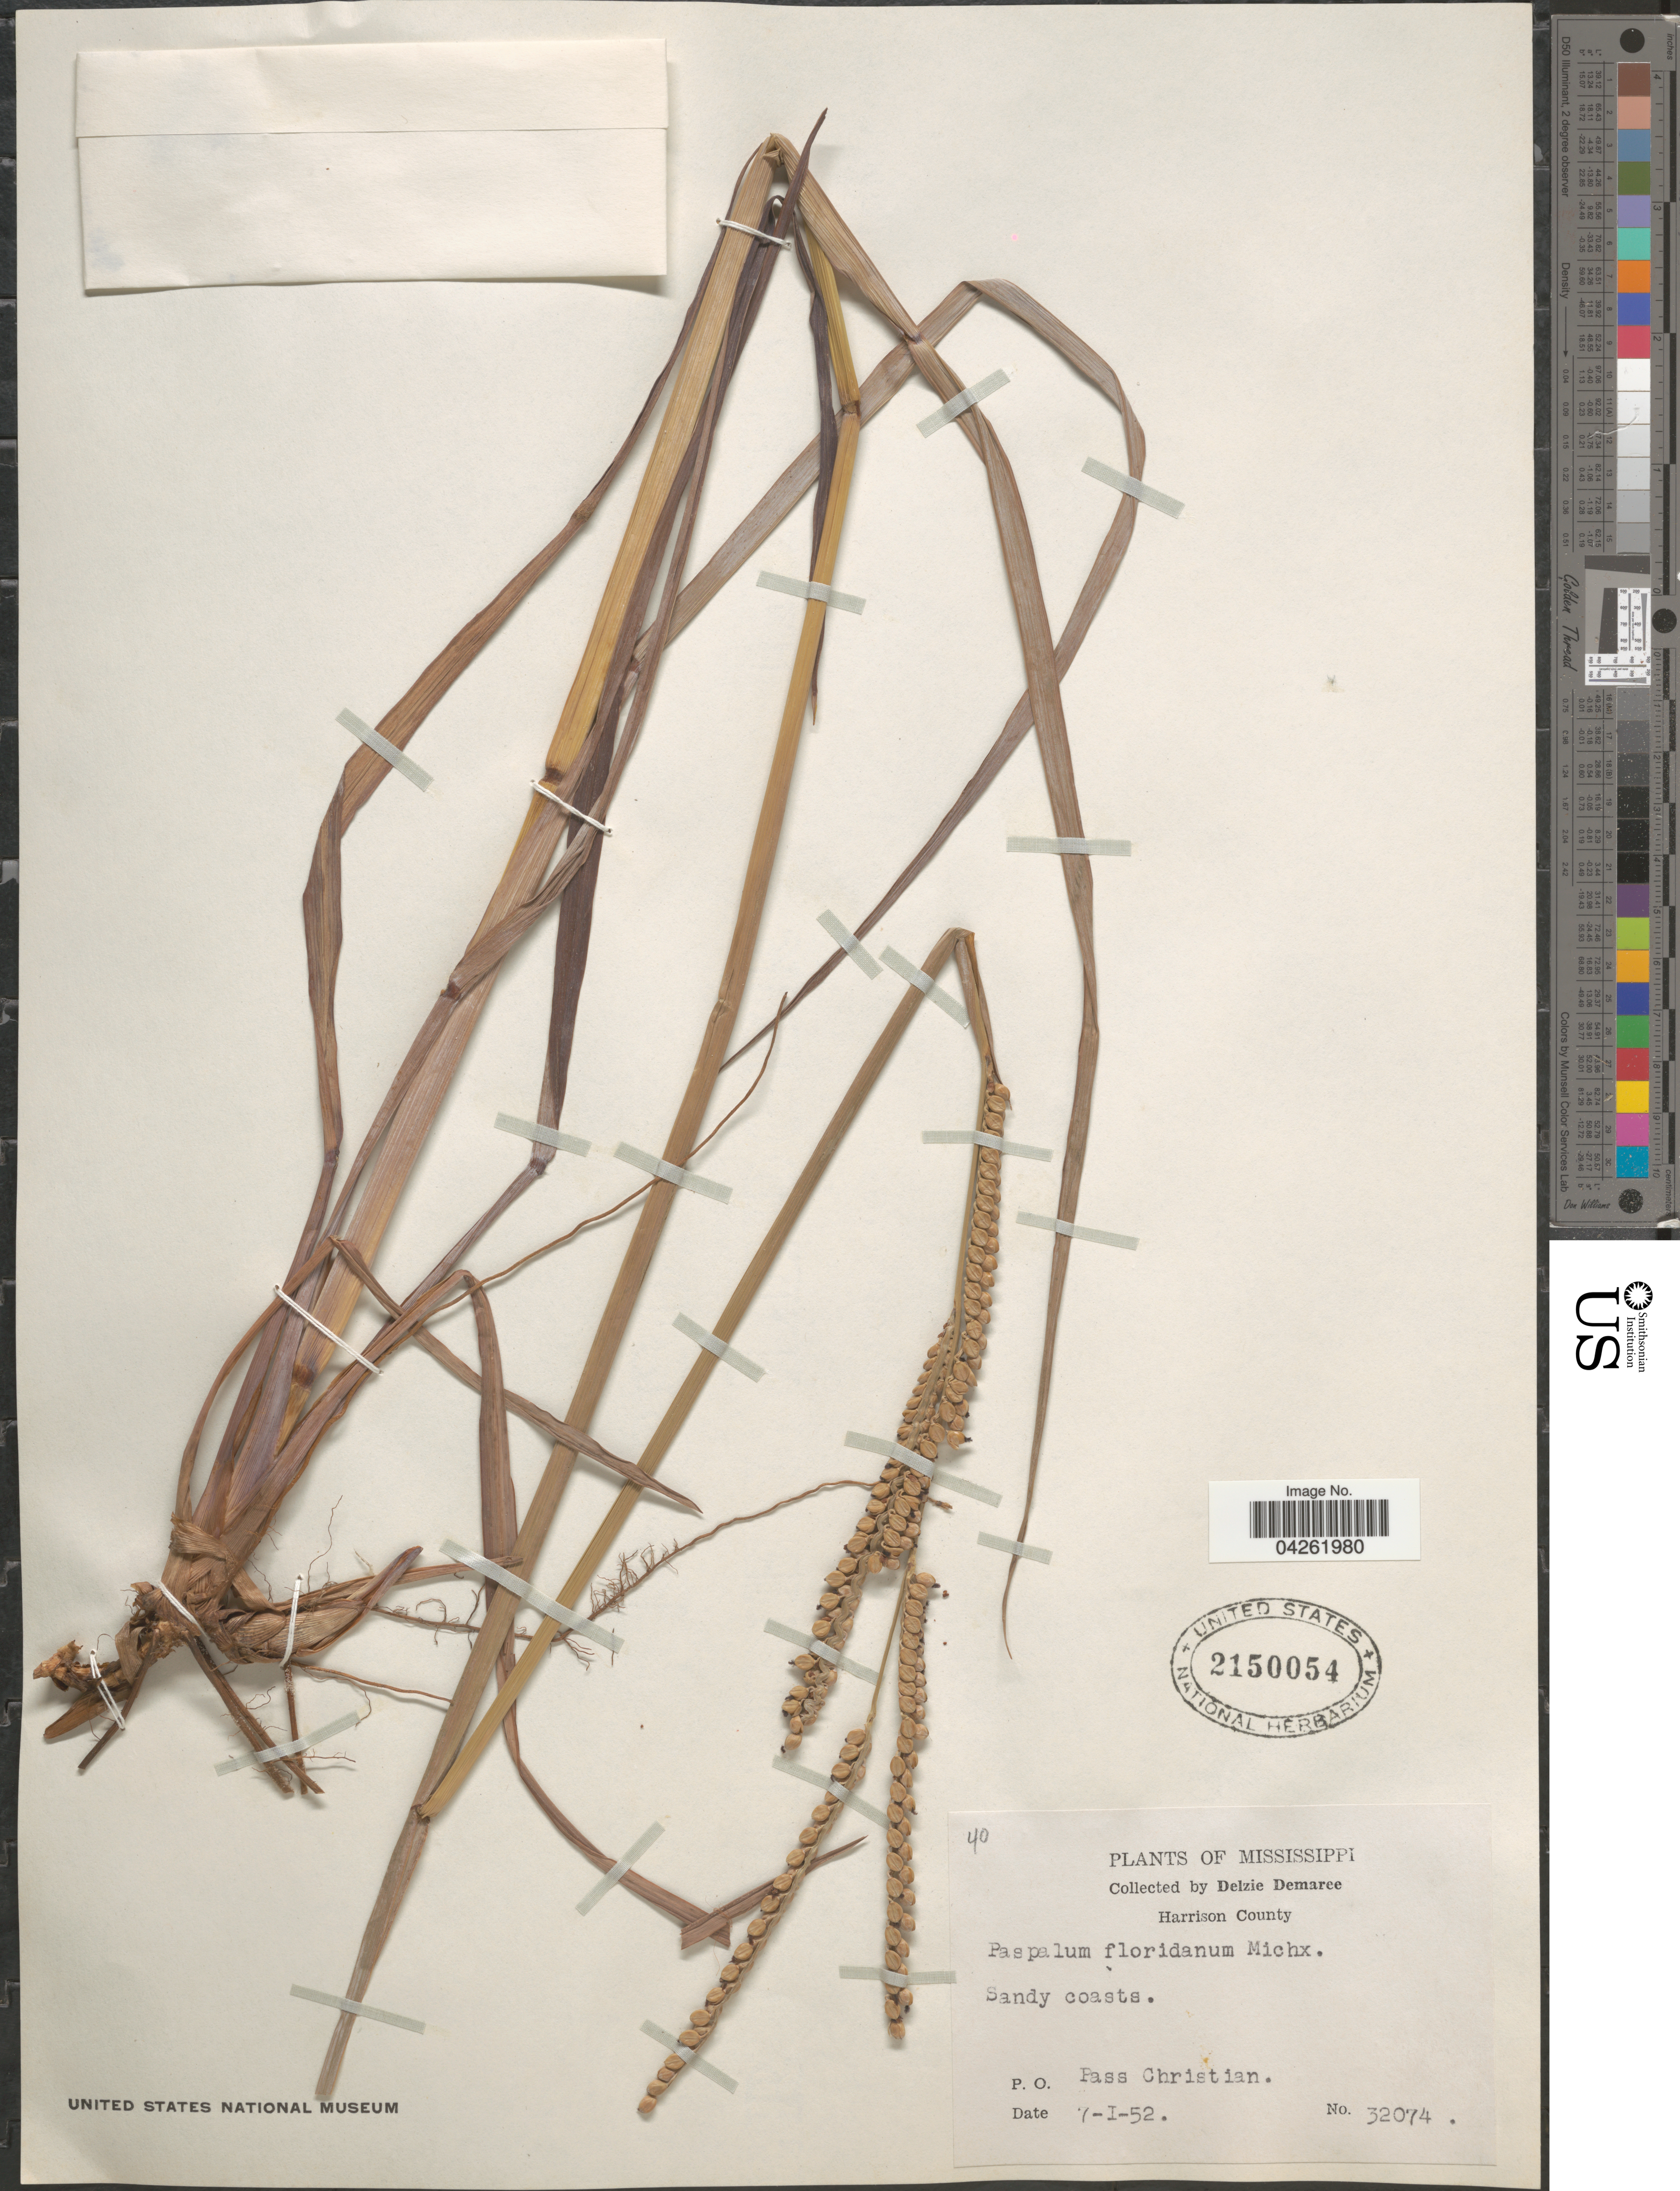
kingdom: Plantae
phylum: Tracheophyta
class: Liliopsida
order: Poales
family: Poaceae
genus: Paspalum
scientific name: Paspalum floridanum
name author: Michx.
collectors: D. Demaree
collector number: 32074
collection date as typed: Transcribed d/m/y: 7/1/52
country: United States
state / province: Mississippi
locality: Harrison County. P.O. Pass Christian.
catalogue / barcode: US 2150054